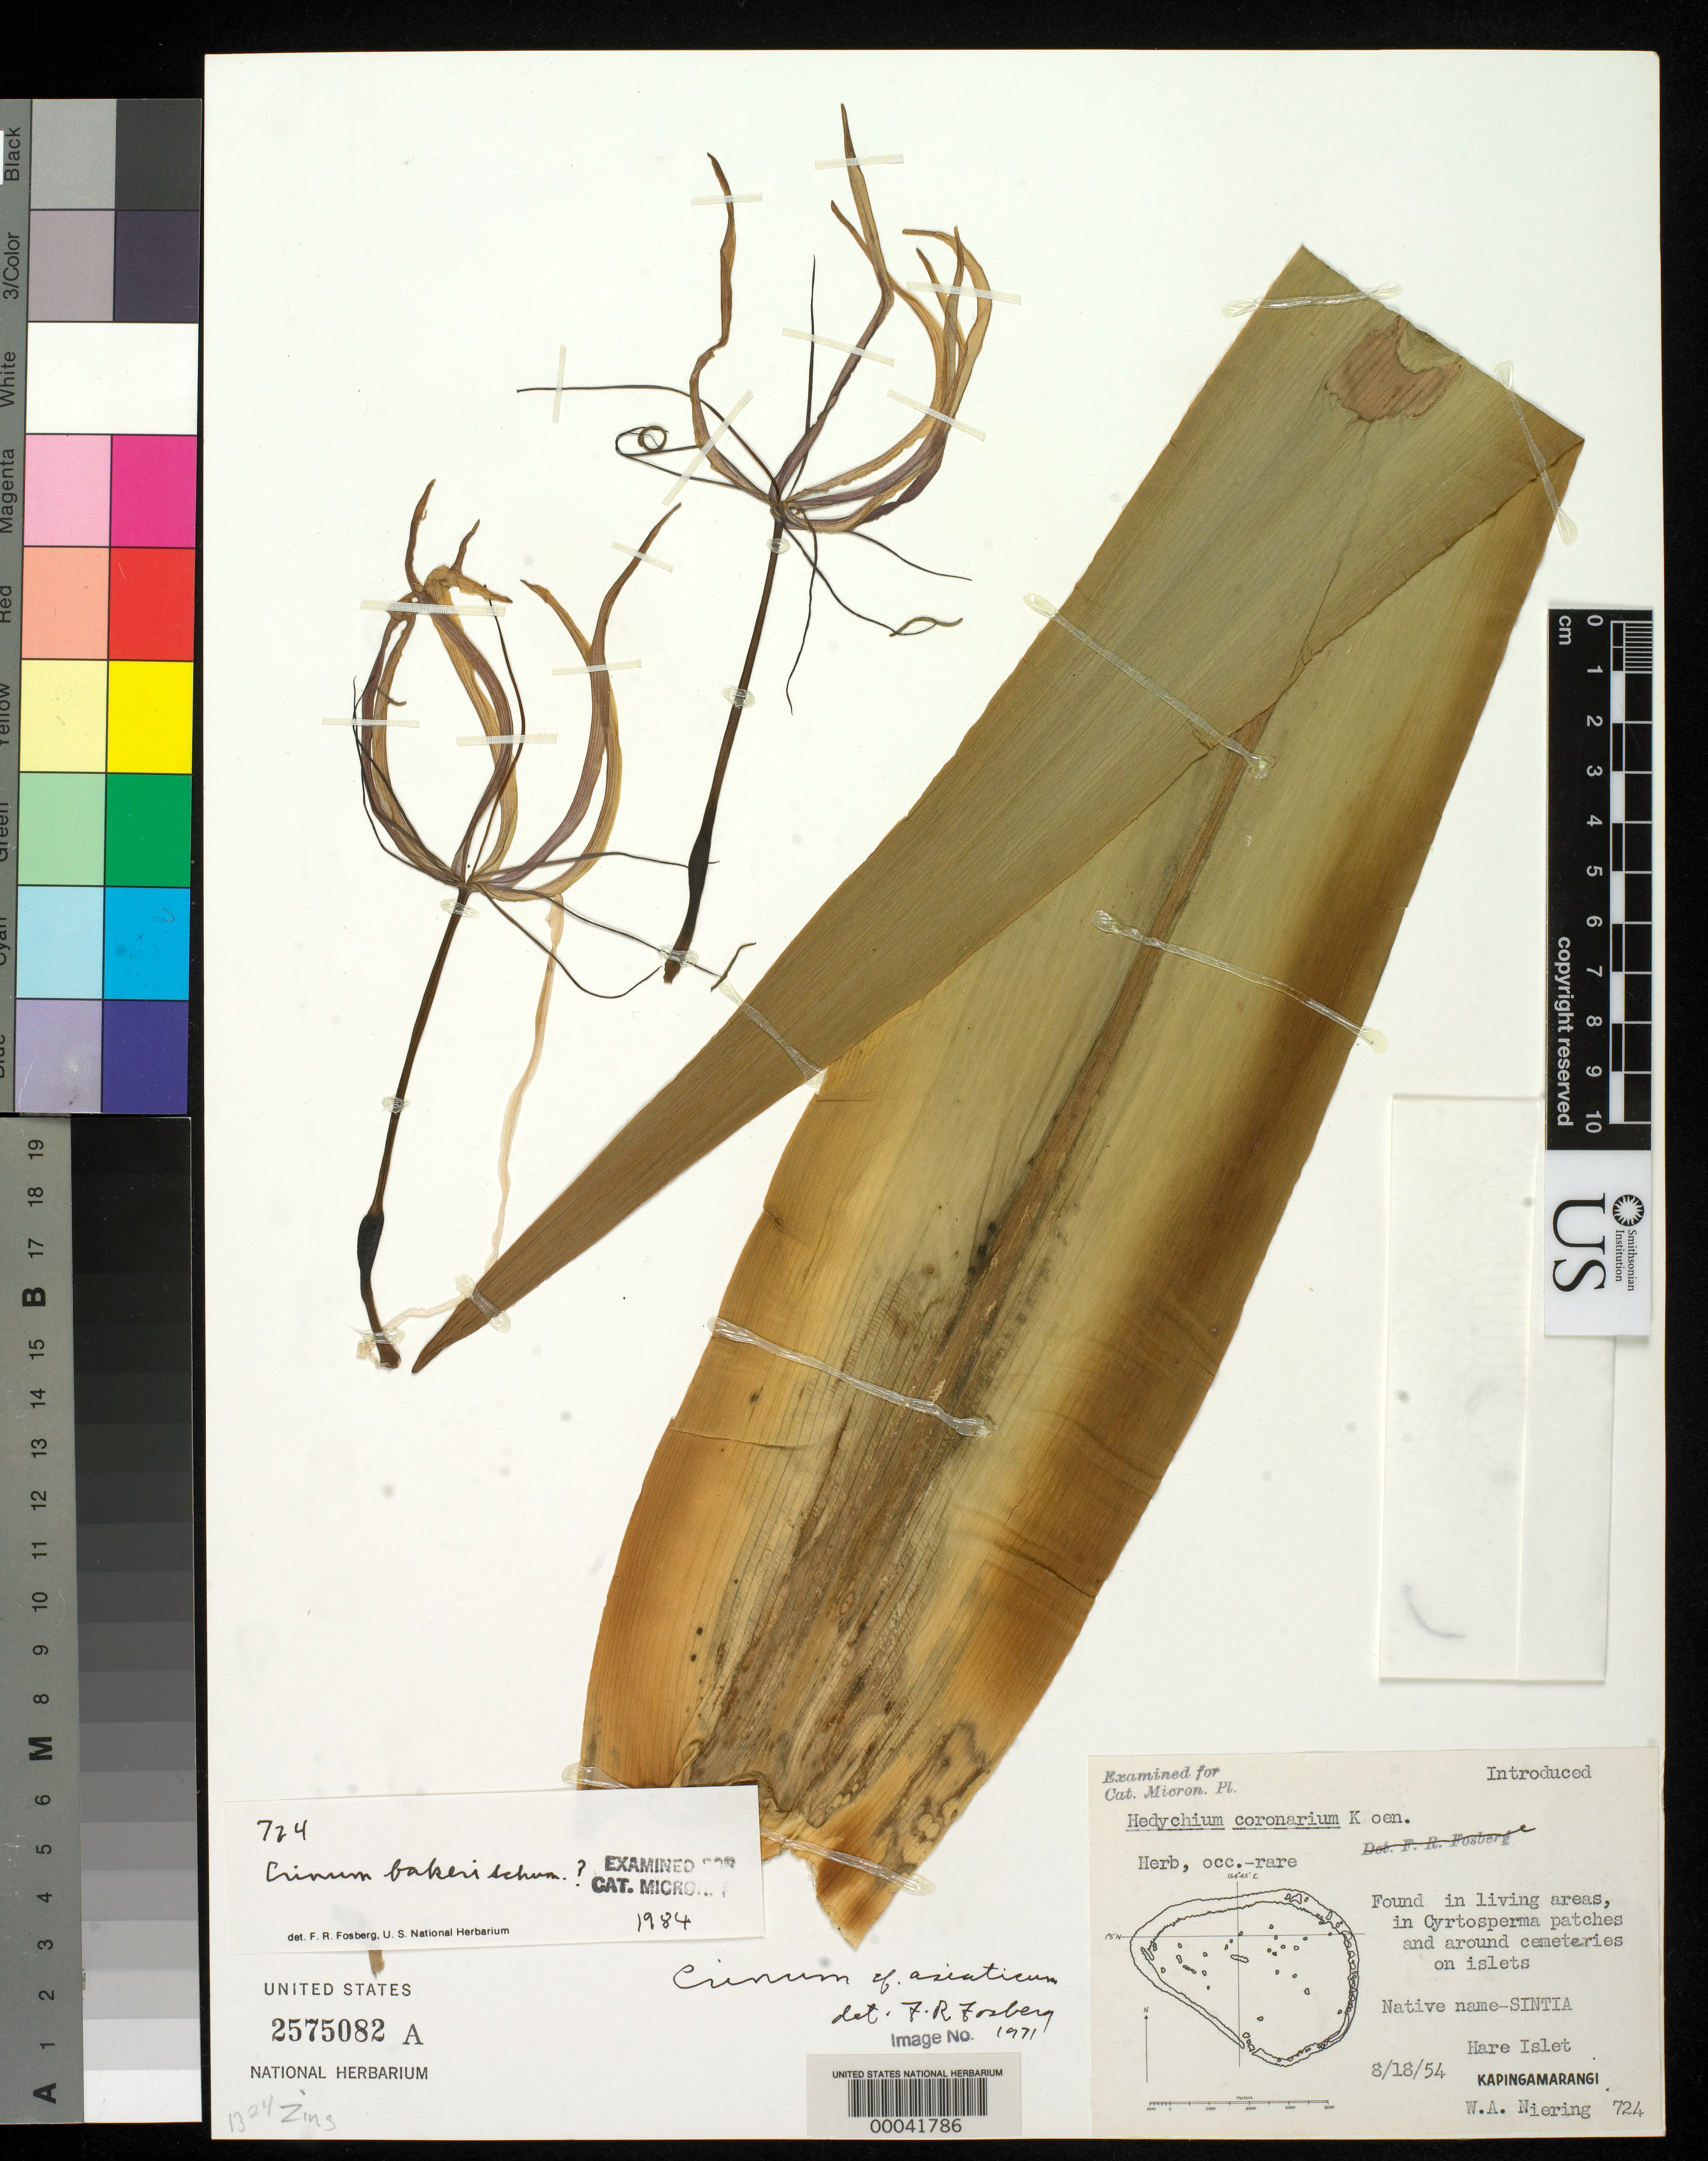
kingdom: Plantae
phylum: Tracheophyta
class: Liliopsida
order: Asparagales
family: Amaryllidaceae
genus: Crinum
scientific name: Crinum bakeri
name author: K. Schum.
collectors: W. Niering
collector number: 724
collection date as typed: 18 Aug 1954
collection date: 1954-08-18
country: Micronesia, Federated States of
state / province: Pohnpei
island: Kapingamarangi Atoll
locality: Hare Islet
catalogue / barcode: US 2575082A